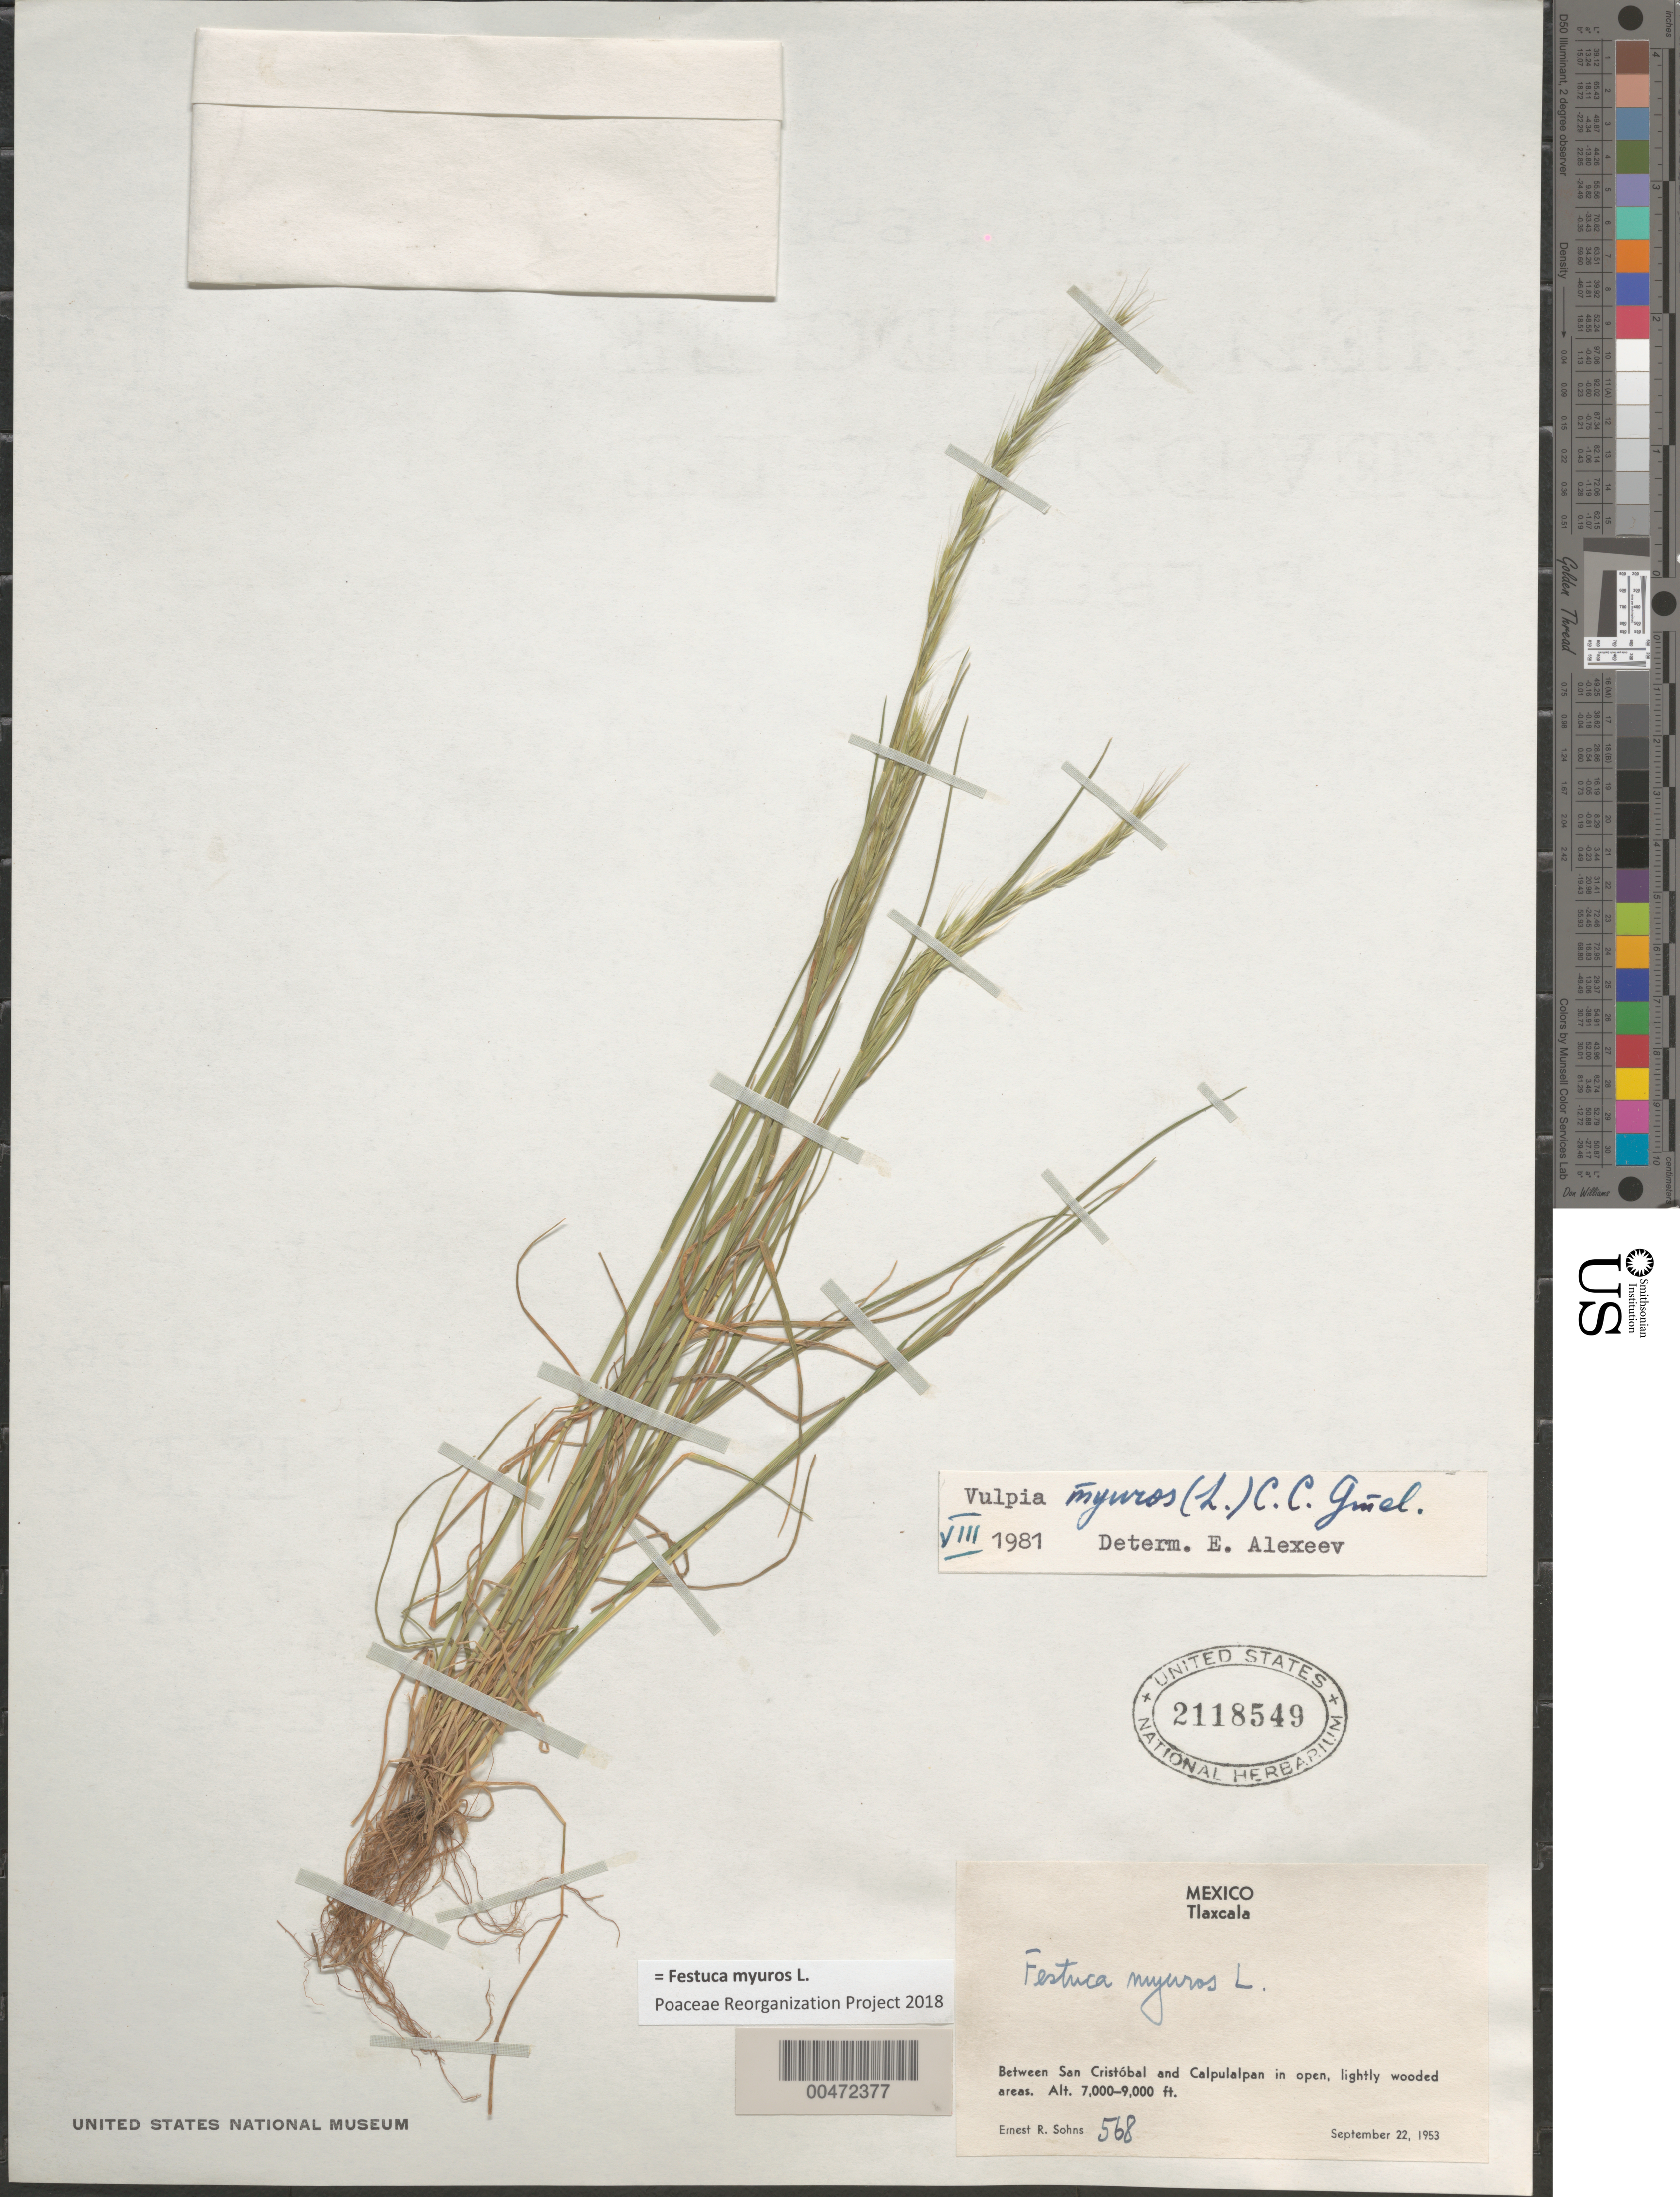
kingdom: Plantae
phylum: Tracheophyta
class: Liliopsida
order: Poales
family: Poaceae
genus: Festuca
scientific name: Festuca myuros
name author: L.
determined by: Poaceae Reorganization Project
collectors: E. R. Sohns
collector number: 568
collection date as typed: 22 Sep 1953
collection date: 1953-09-22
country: Mexico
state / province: Tlaxcala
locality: Between San Crist¢bal & Calpulalpan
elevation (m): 2134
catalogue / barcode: US 2118549